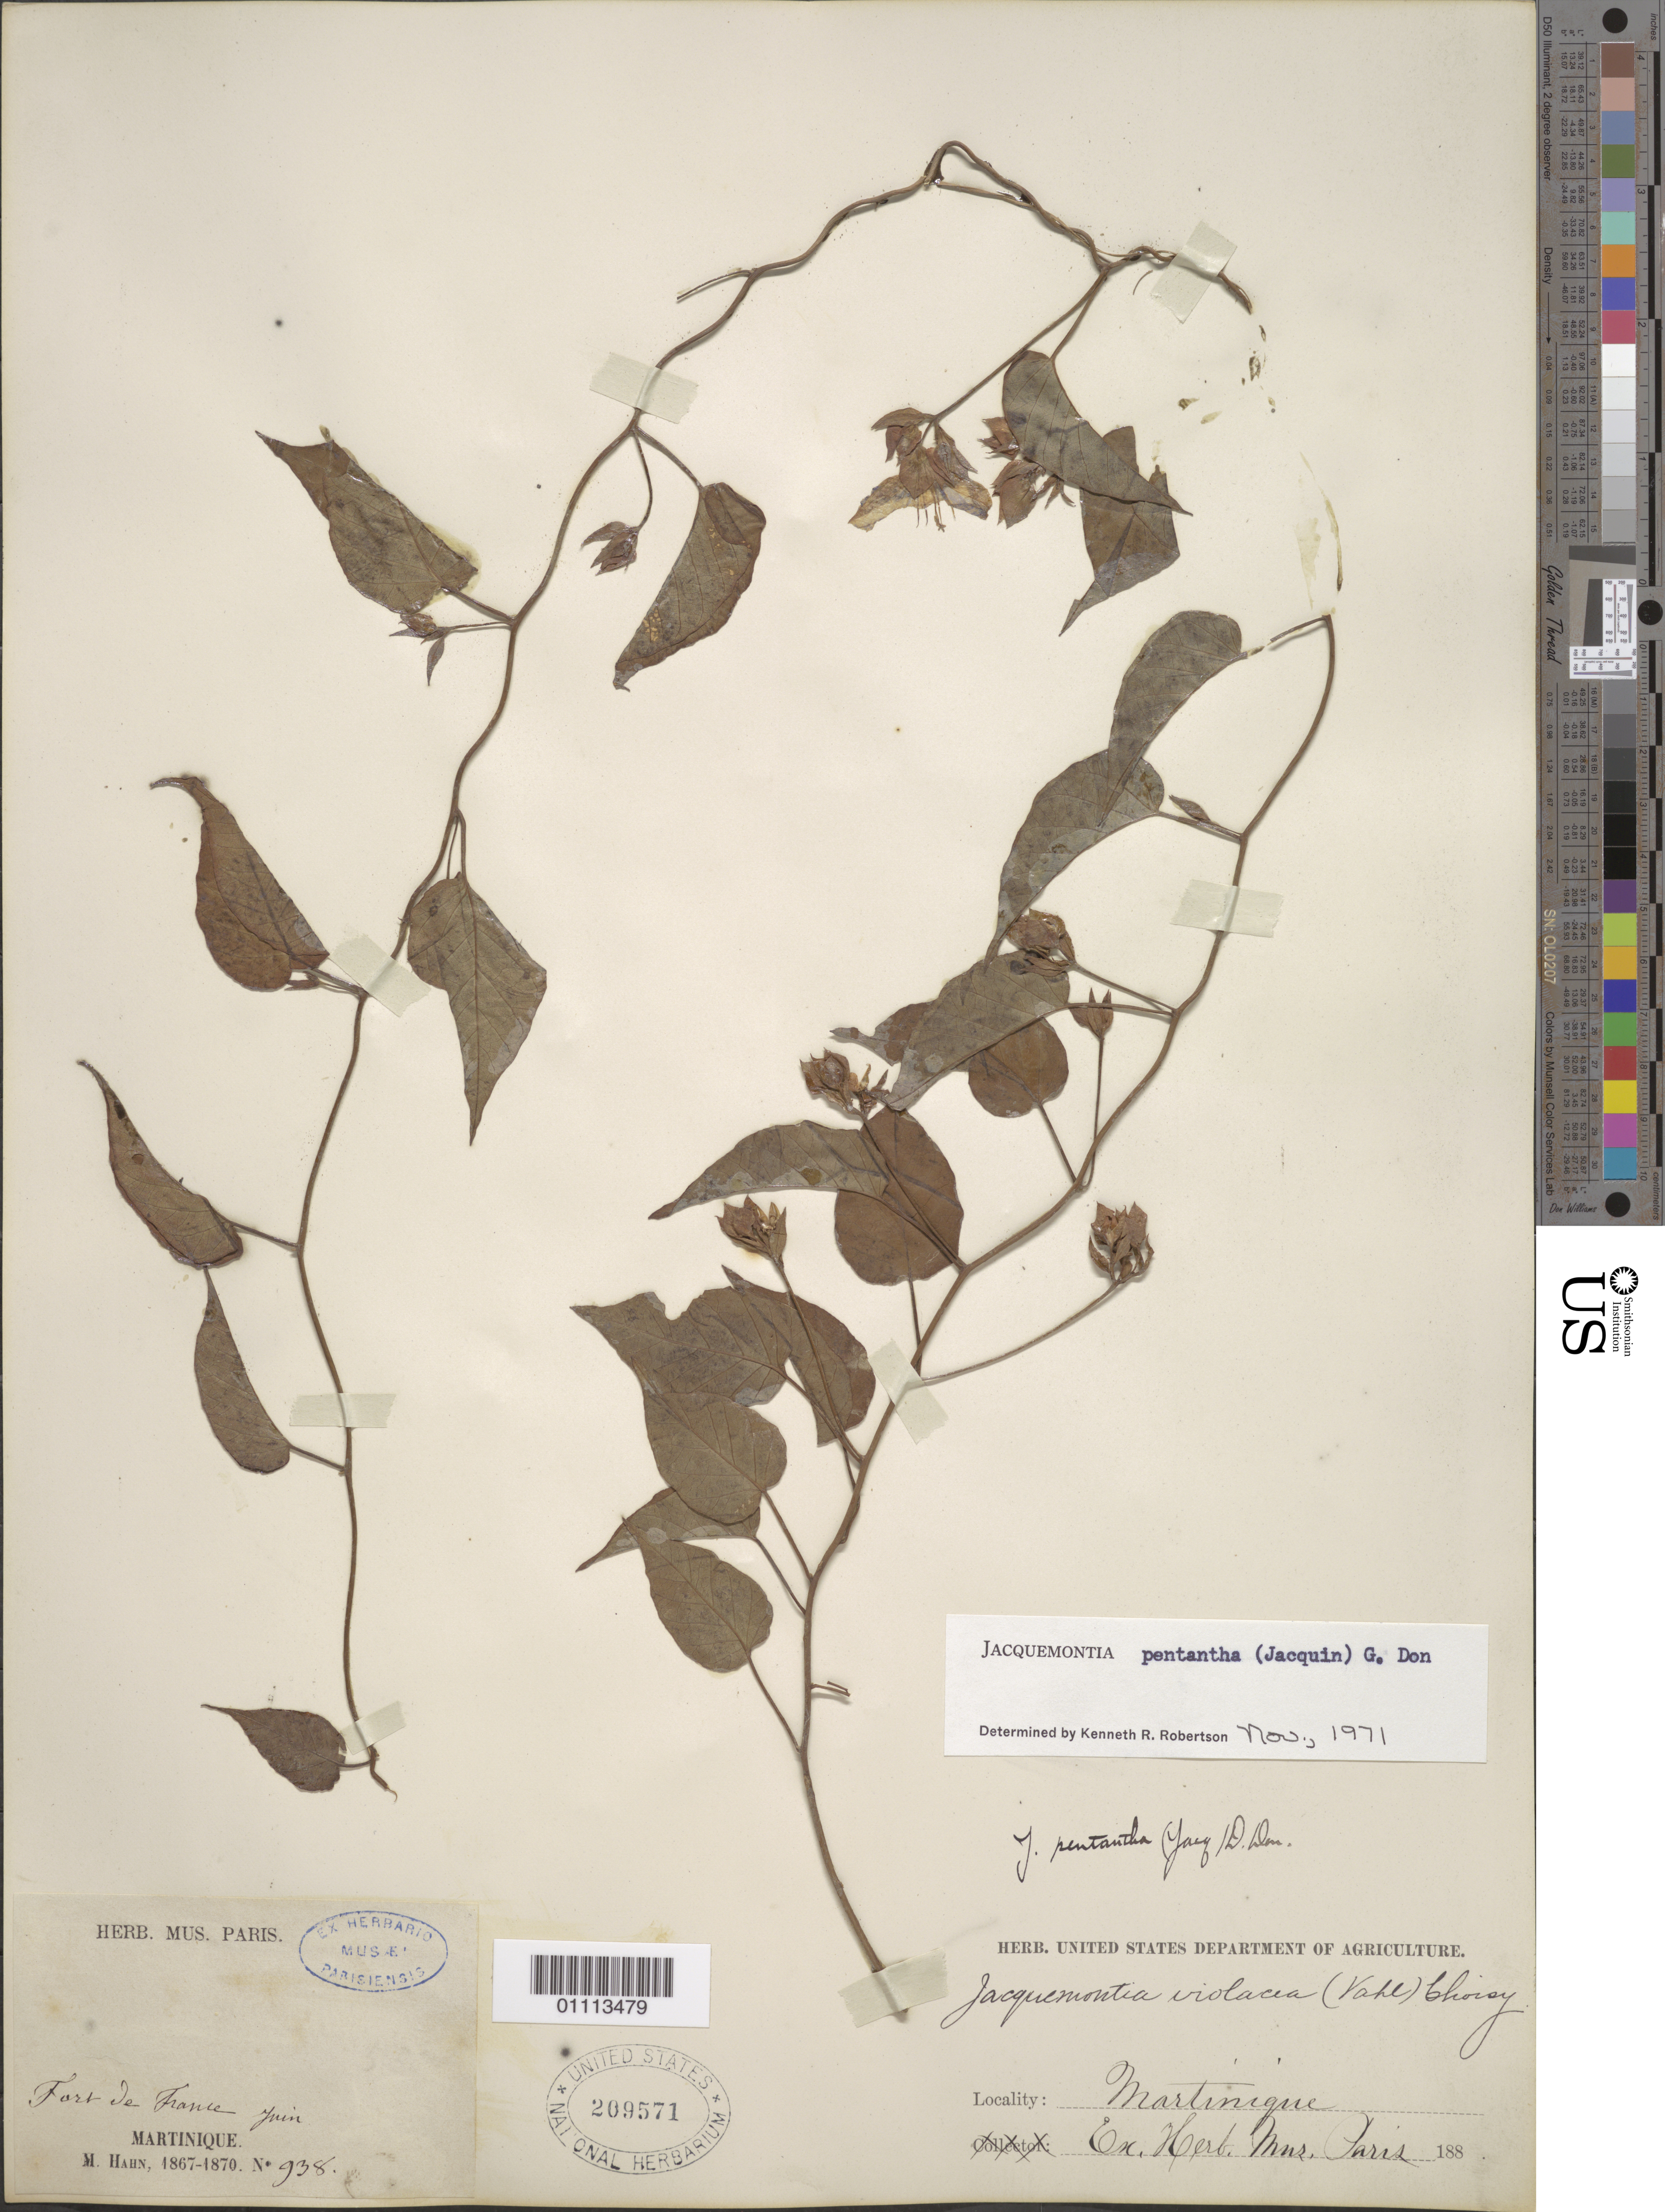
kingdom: Plantae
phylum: Tracheophyta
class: Magnoliopsida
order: Solanales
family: Convolvulaceae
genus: Jacquemontia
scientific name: Jacquemontia pentanthos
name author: (Jacq.) G. Don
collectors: M. Hahn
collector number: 938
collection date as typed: Jun 1867 to Jun 1870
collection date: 1867-06/1870-06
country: Martinique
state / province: Fort-de-France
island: Martinique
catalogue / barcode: US 209571